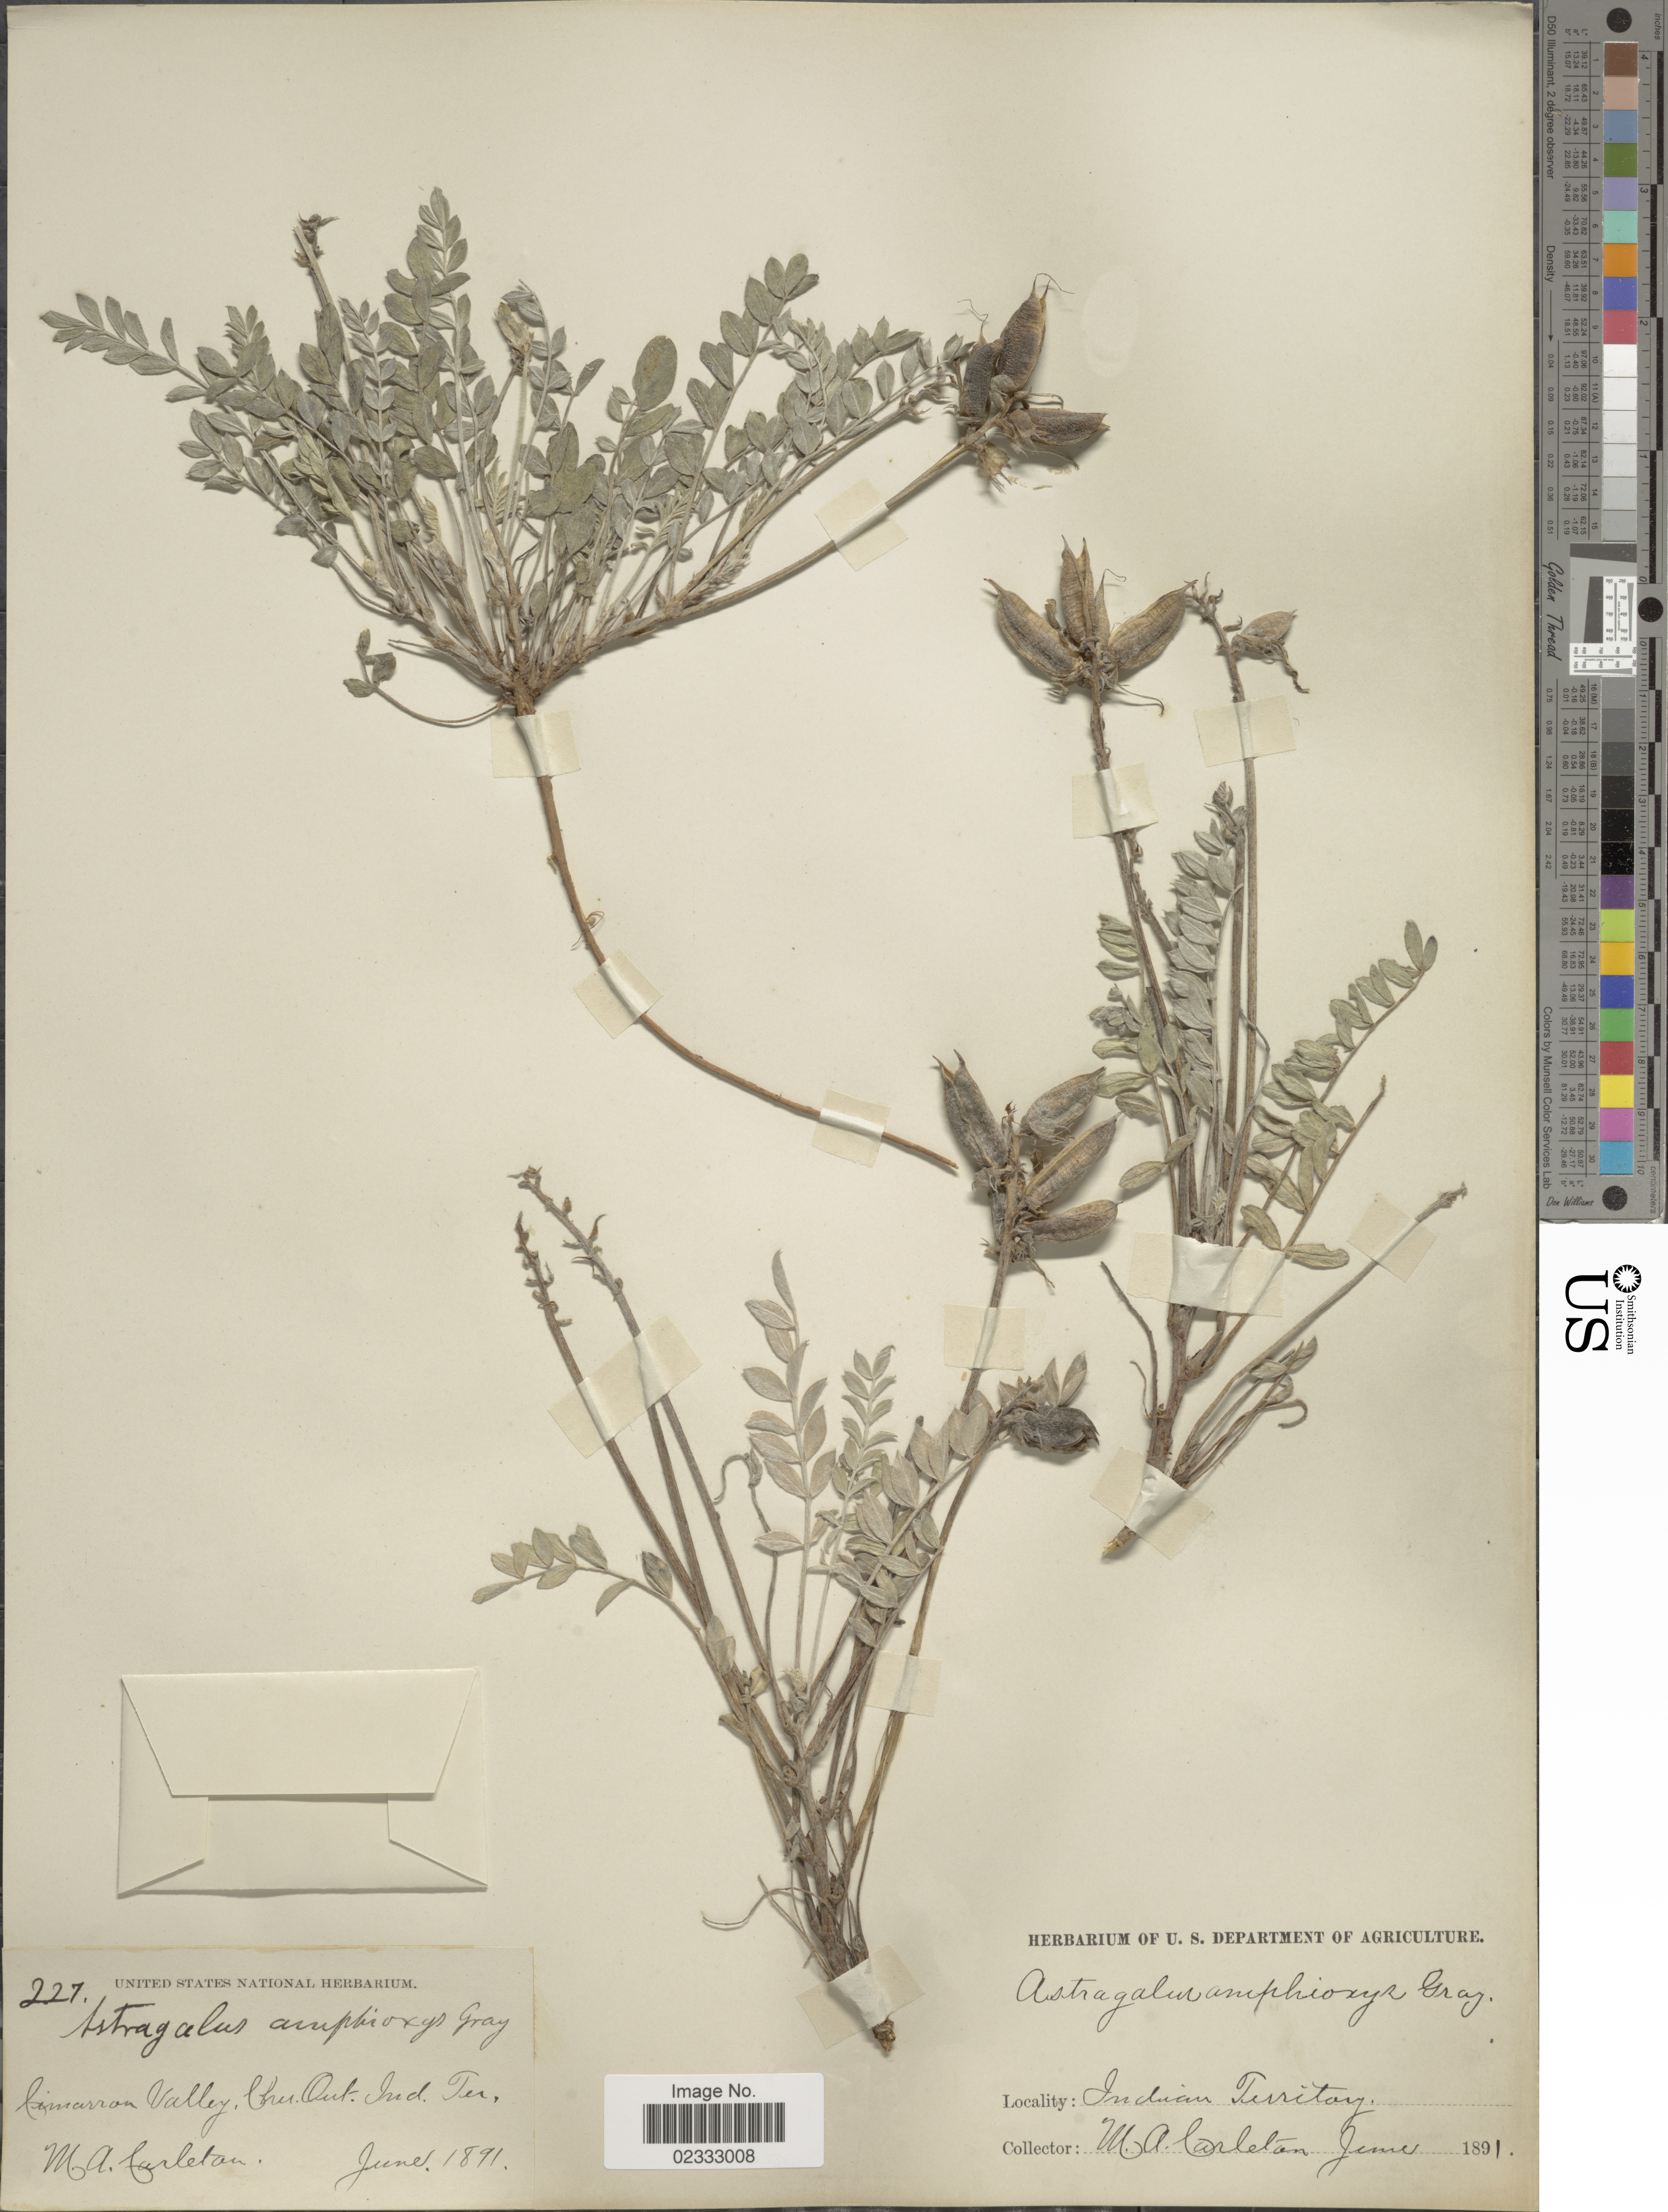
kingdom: Plantae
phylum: Tracheophyta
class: Magnoliopsida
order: Fabales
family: Fabaceae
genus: Astragalus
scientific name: Astragalus missouriensis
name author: Nutt.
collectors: M. A. Carleton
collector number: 227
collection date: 1891-06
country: United States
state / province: New Mexico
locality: Cimarron Valley, Cher Out, Ind. Terr.